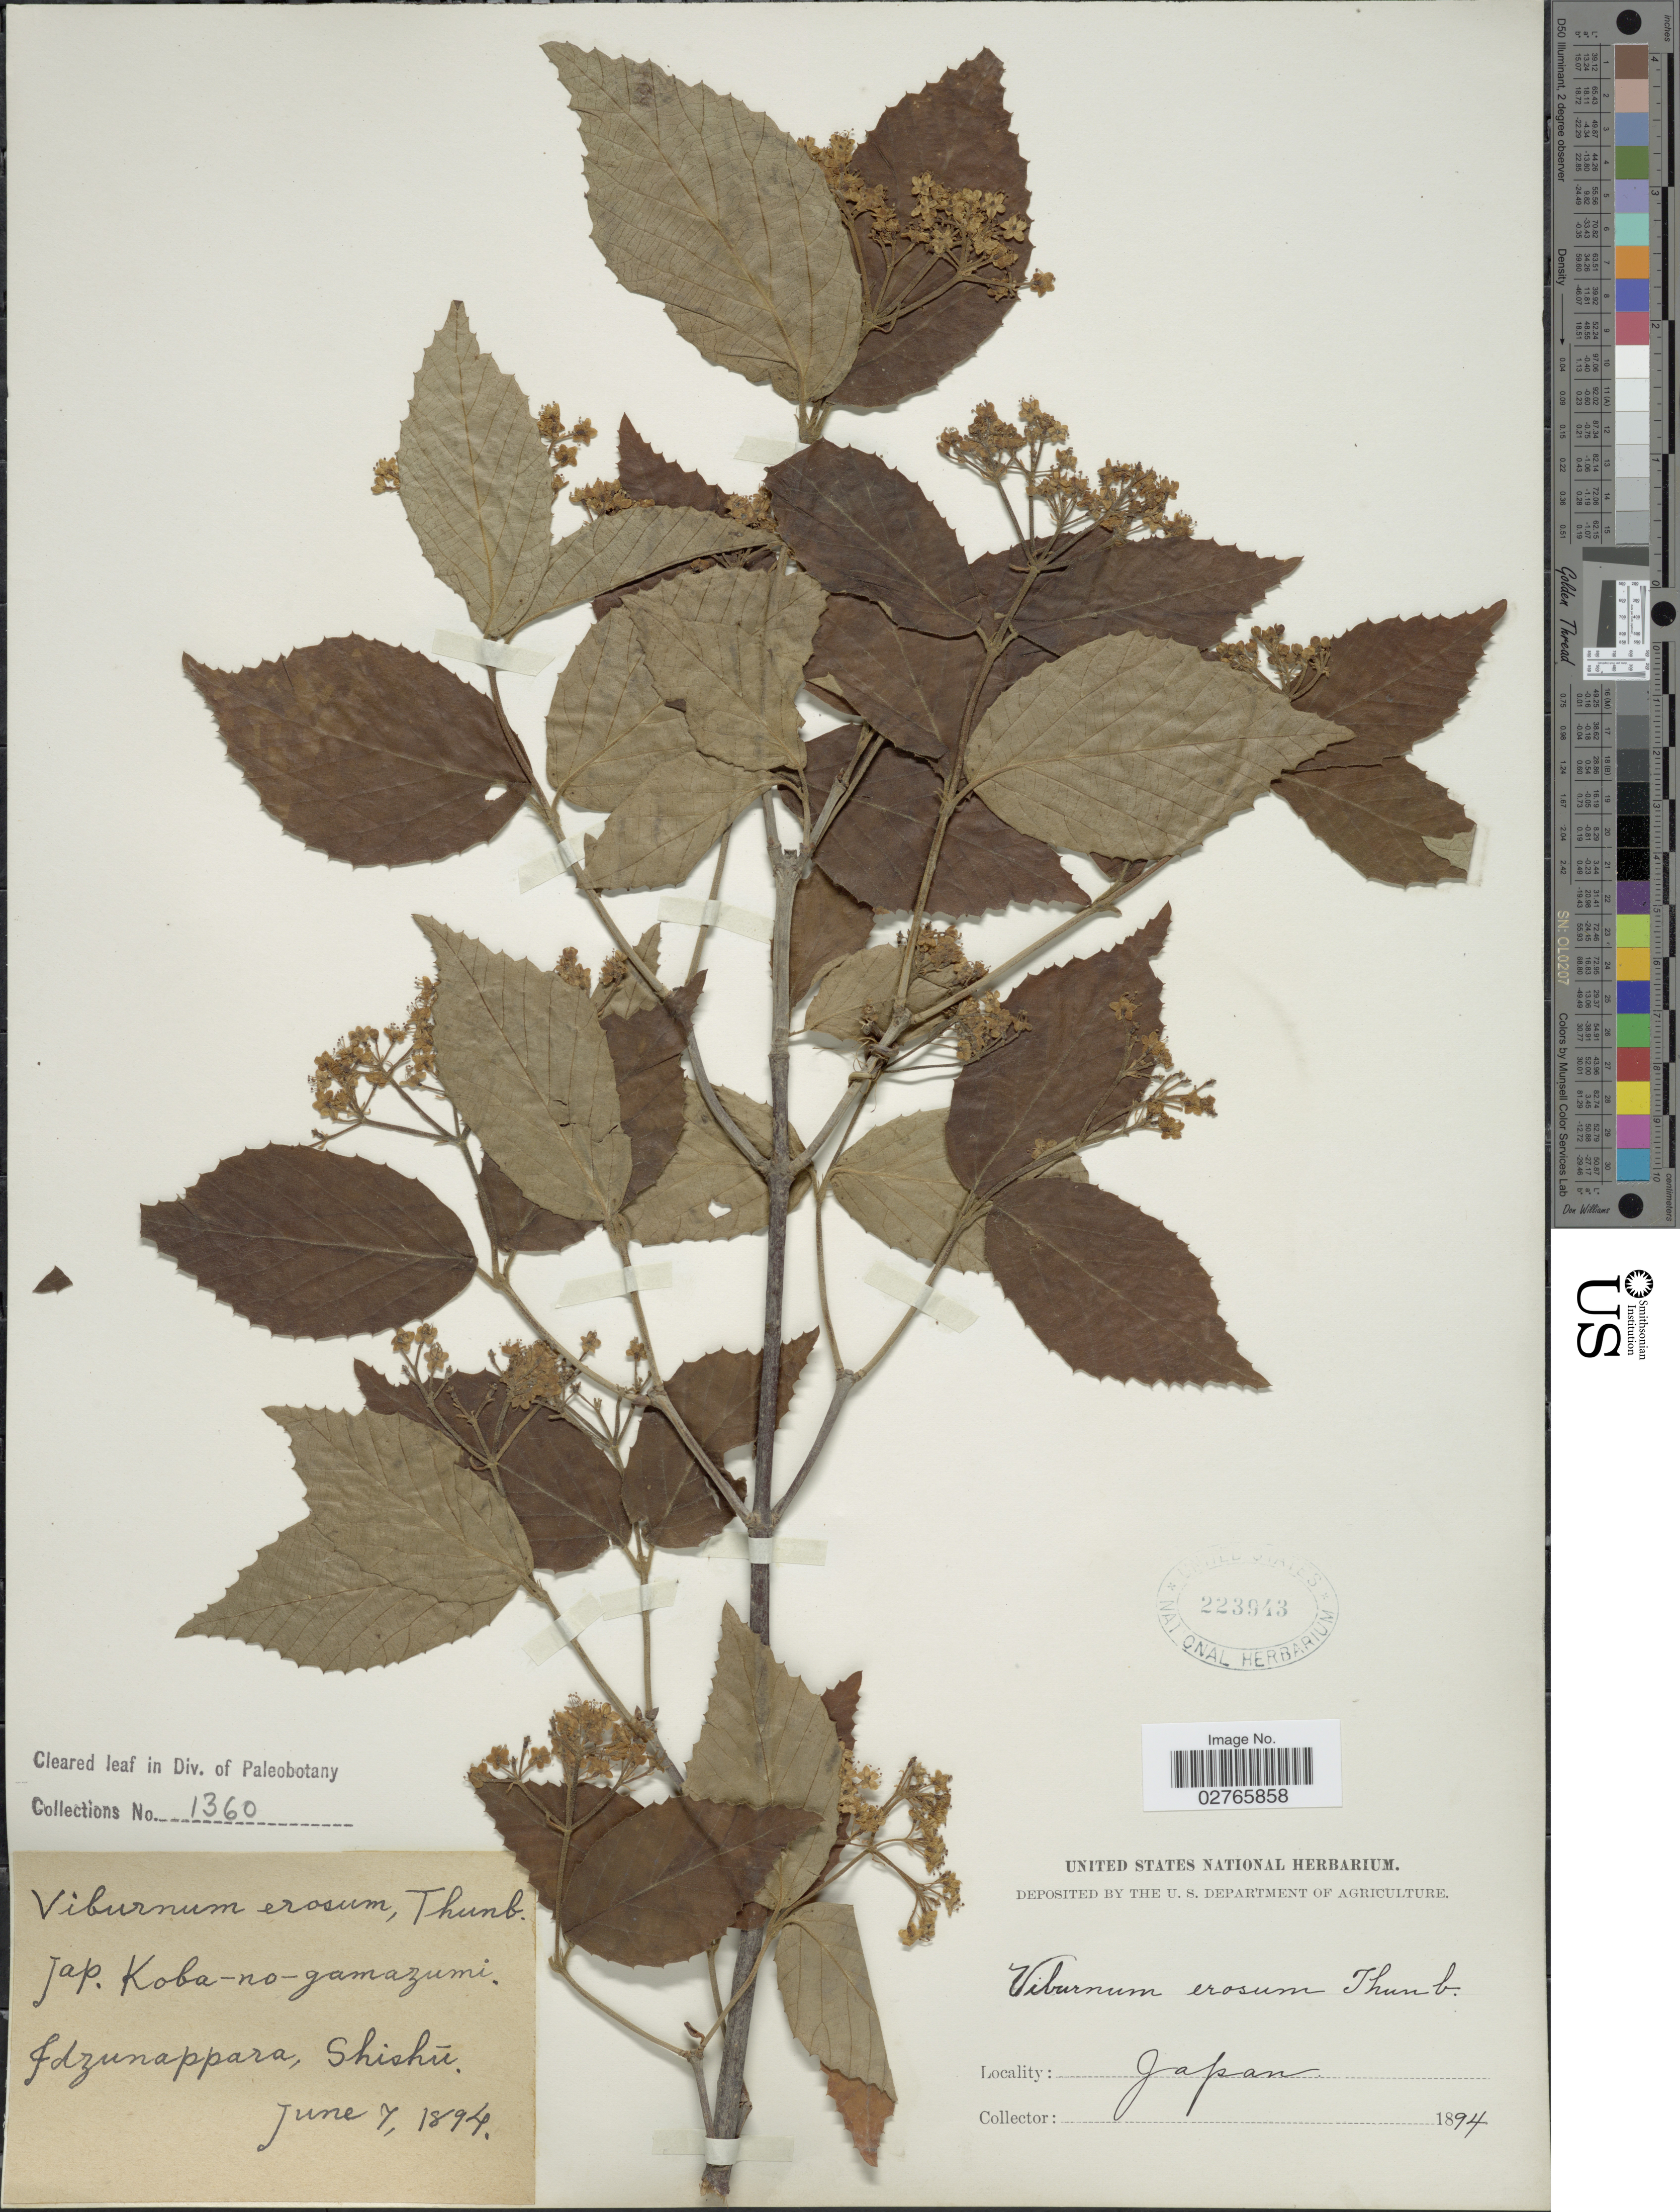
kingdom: Plantae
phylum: Tracheophyta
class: Magnoliopsida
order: Dipsacales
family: Viburnaceae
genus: Viburnum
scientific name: Viburnum erosum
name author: Thunb.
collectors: ex herb. U. S. Department of Agriculture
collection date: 1894-06-07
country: Japan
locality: Idzunappara, Shishü.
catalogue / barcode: US 223943